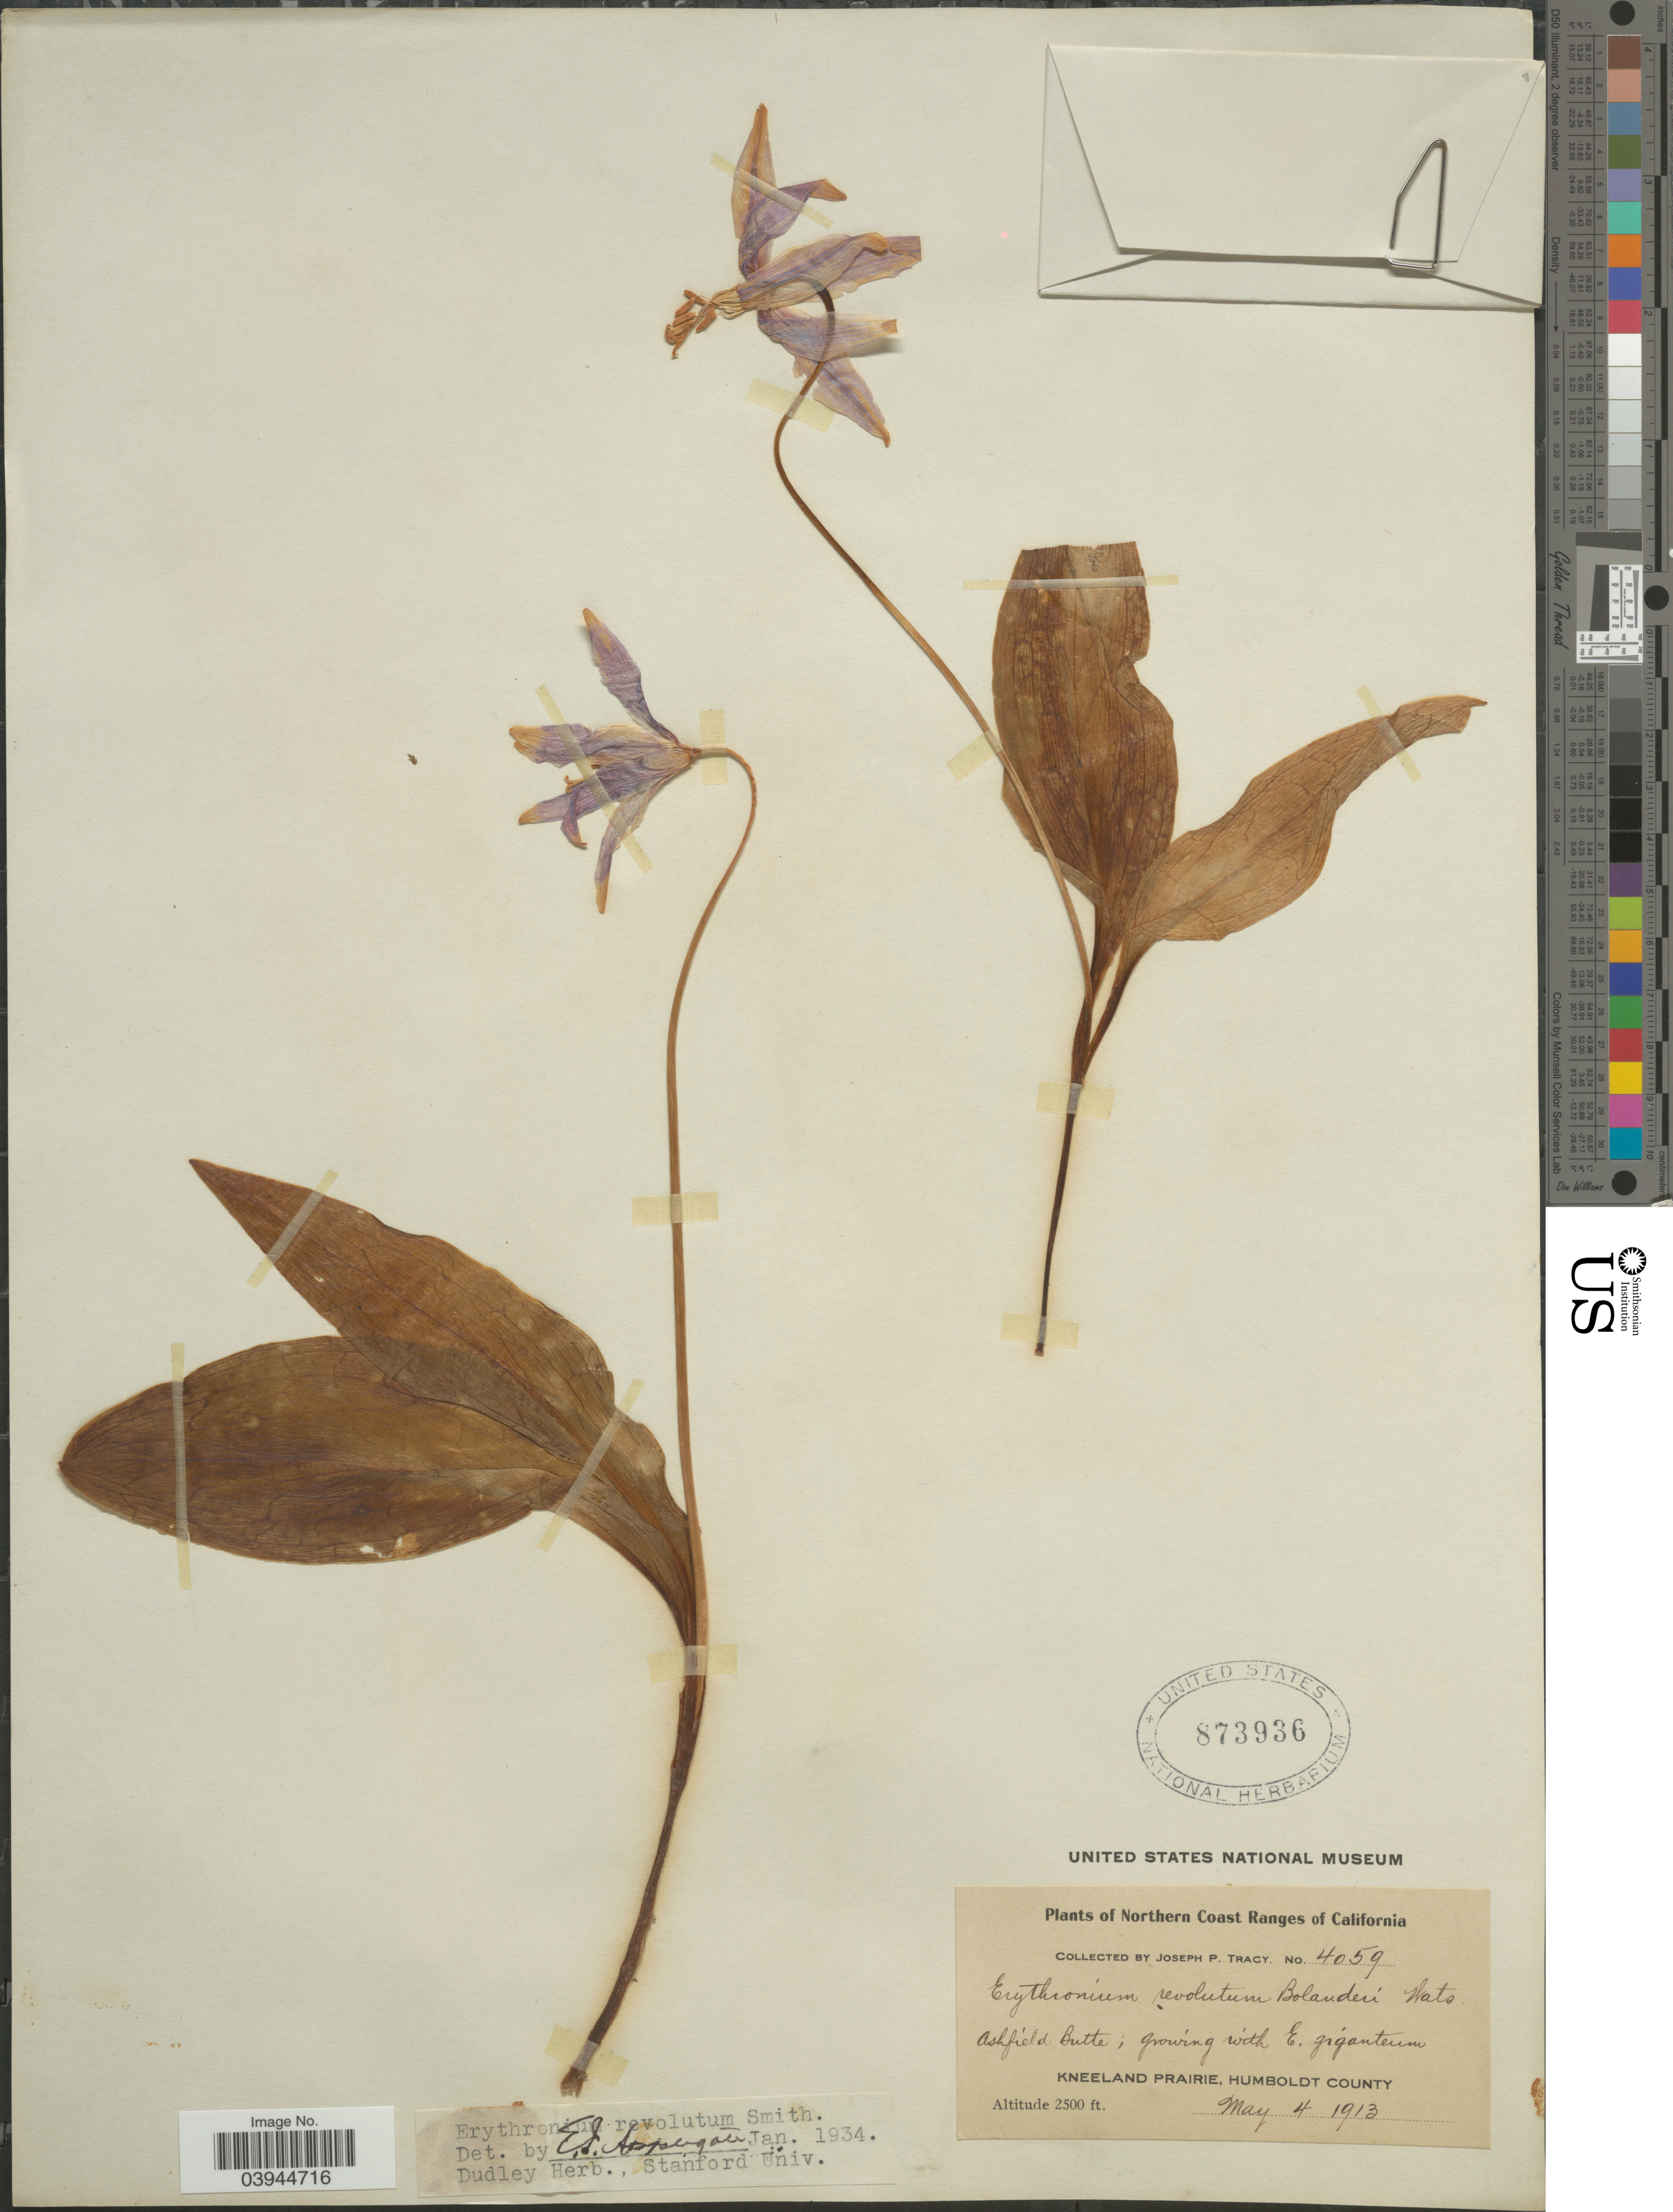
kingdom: Plantae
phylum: Tracheophyta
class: Liliopsida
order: Liliales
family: Liliaceae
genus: Erythronium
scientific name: Erythronium revolutum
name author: Sm.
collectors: J. Tracy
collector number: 4059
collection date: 1913-05-04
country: United States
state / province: California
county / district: Humboldt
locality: Northern Coast Ranges of California. Ashfield Butte. Kneeland Prairie, Humboldt County.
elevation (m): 762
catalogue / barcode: US 873936